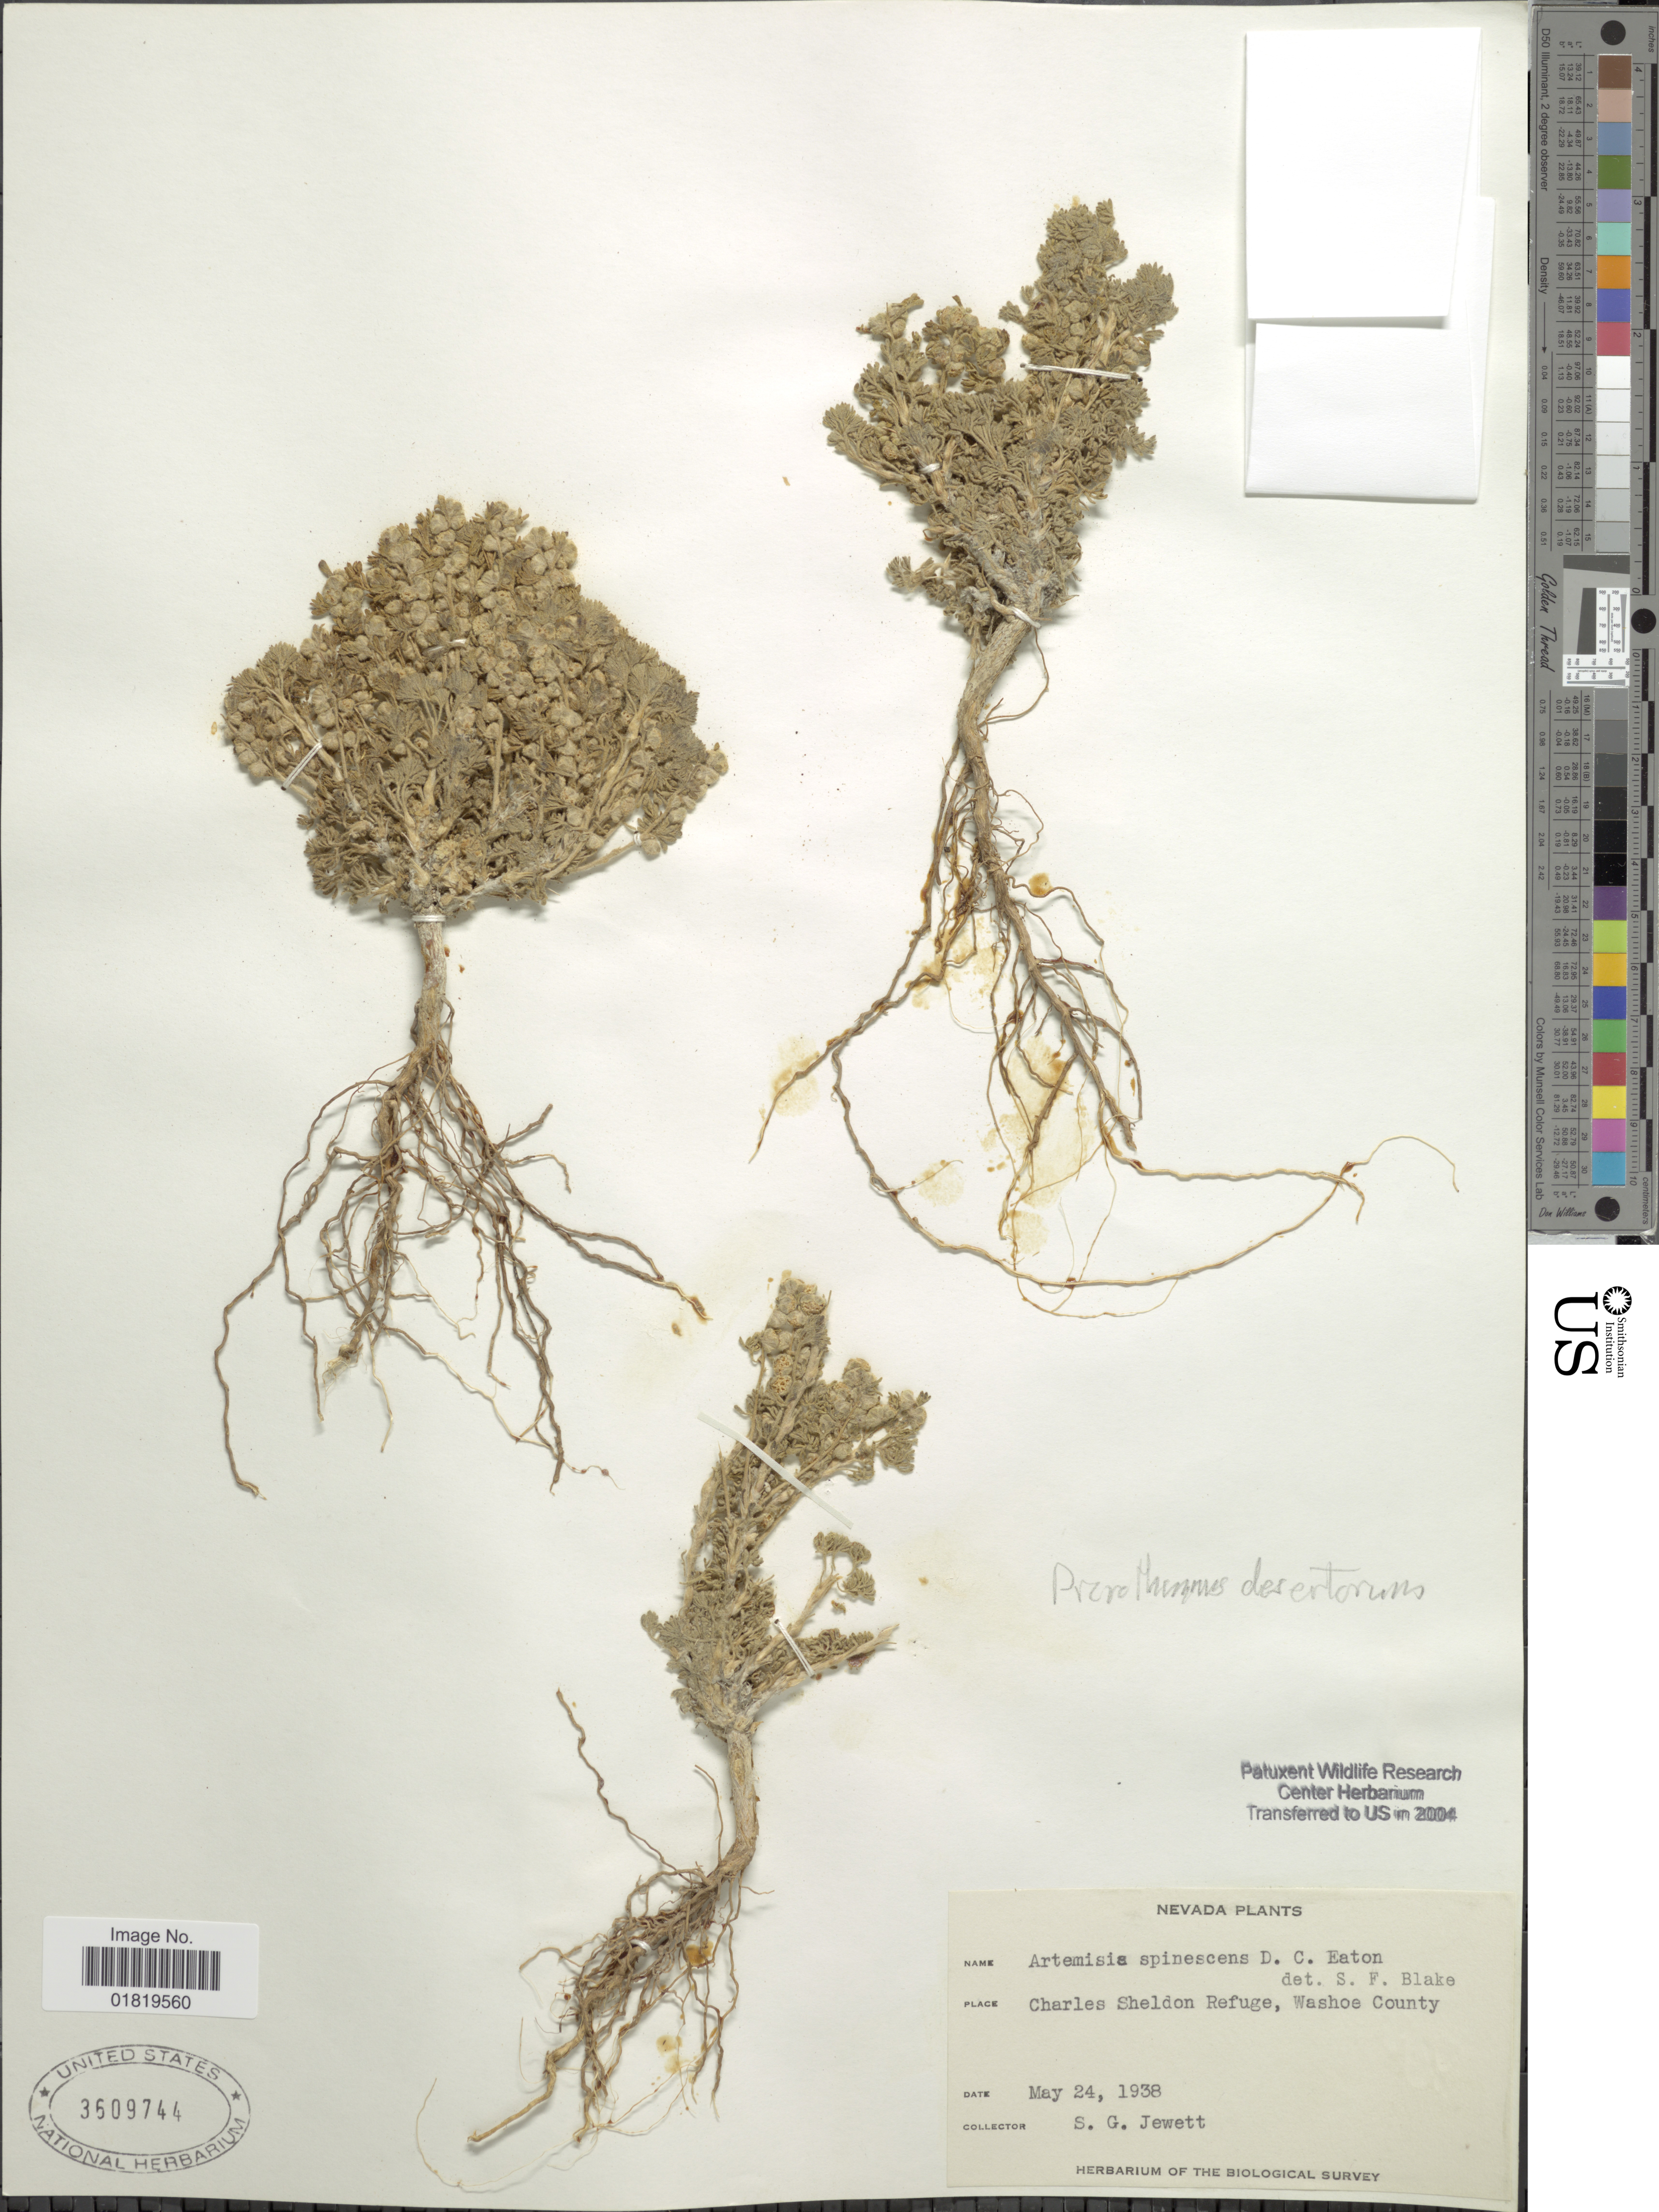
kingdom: Plantae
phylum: Tracheophyta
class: Magnoliopsida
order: Asterales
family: Asteraceae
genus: Picrothamnus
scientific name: Picrothamnus desertorum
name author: Nutt.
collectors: S. Jewett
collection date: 1938-05-24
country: United States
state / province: Nevada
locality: Charles Sheldon Refuge, Washoe County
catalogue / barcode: US 3509744